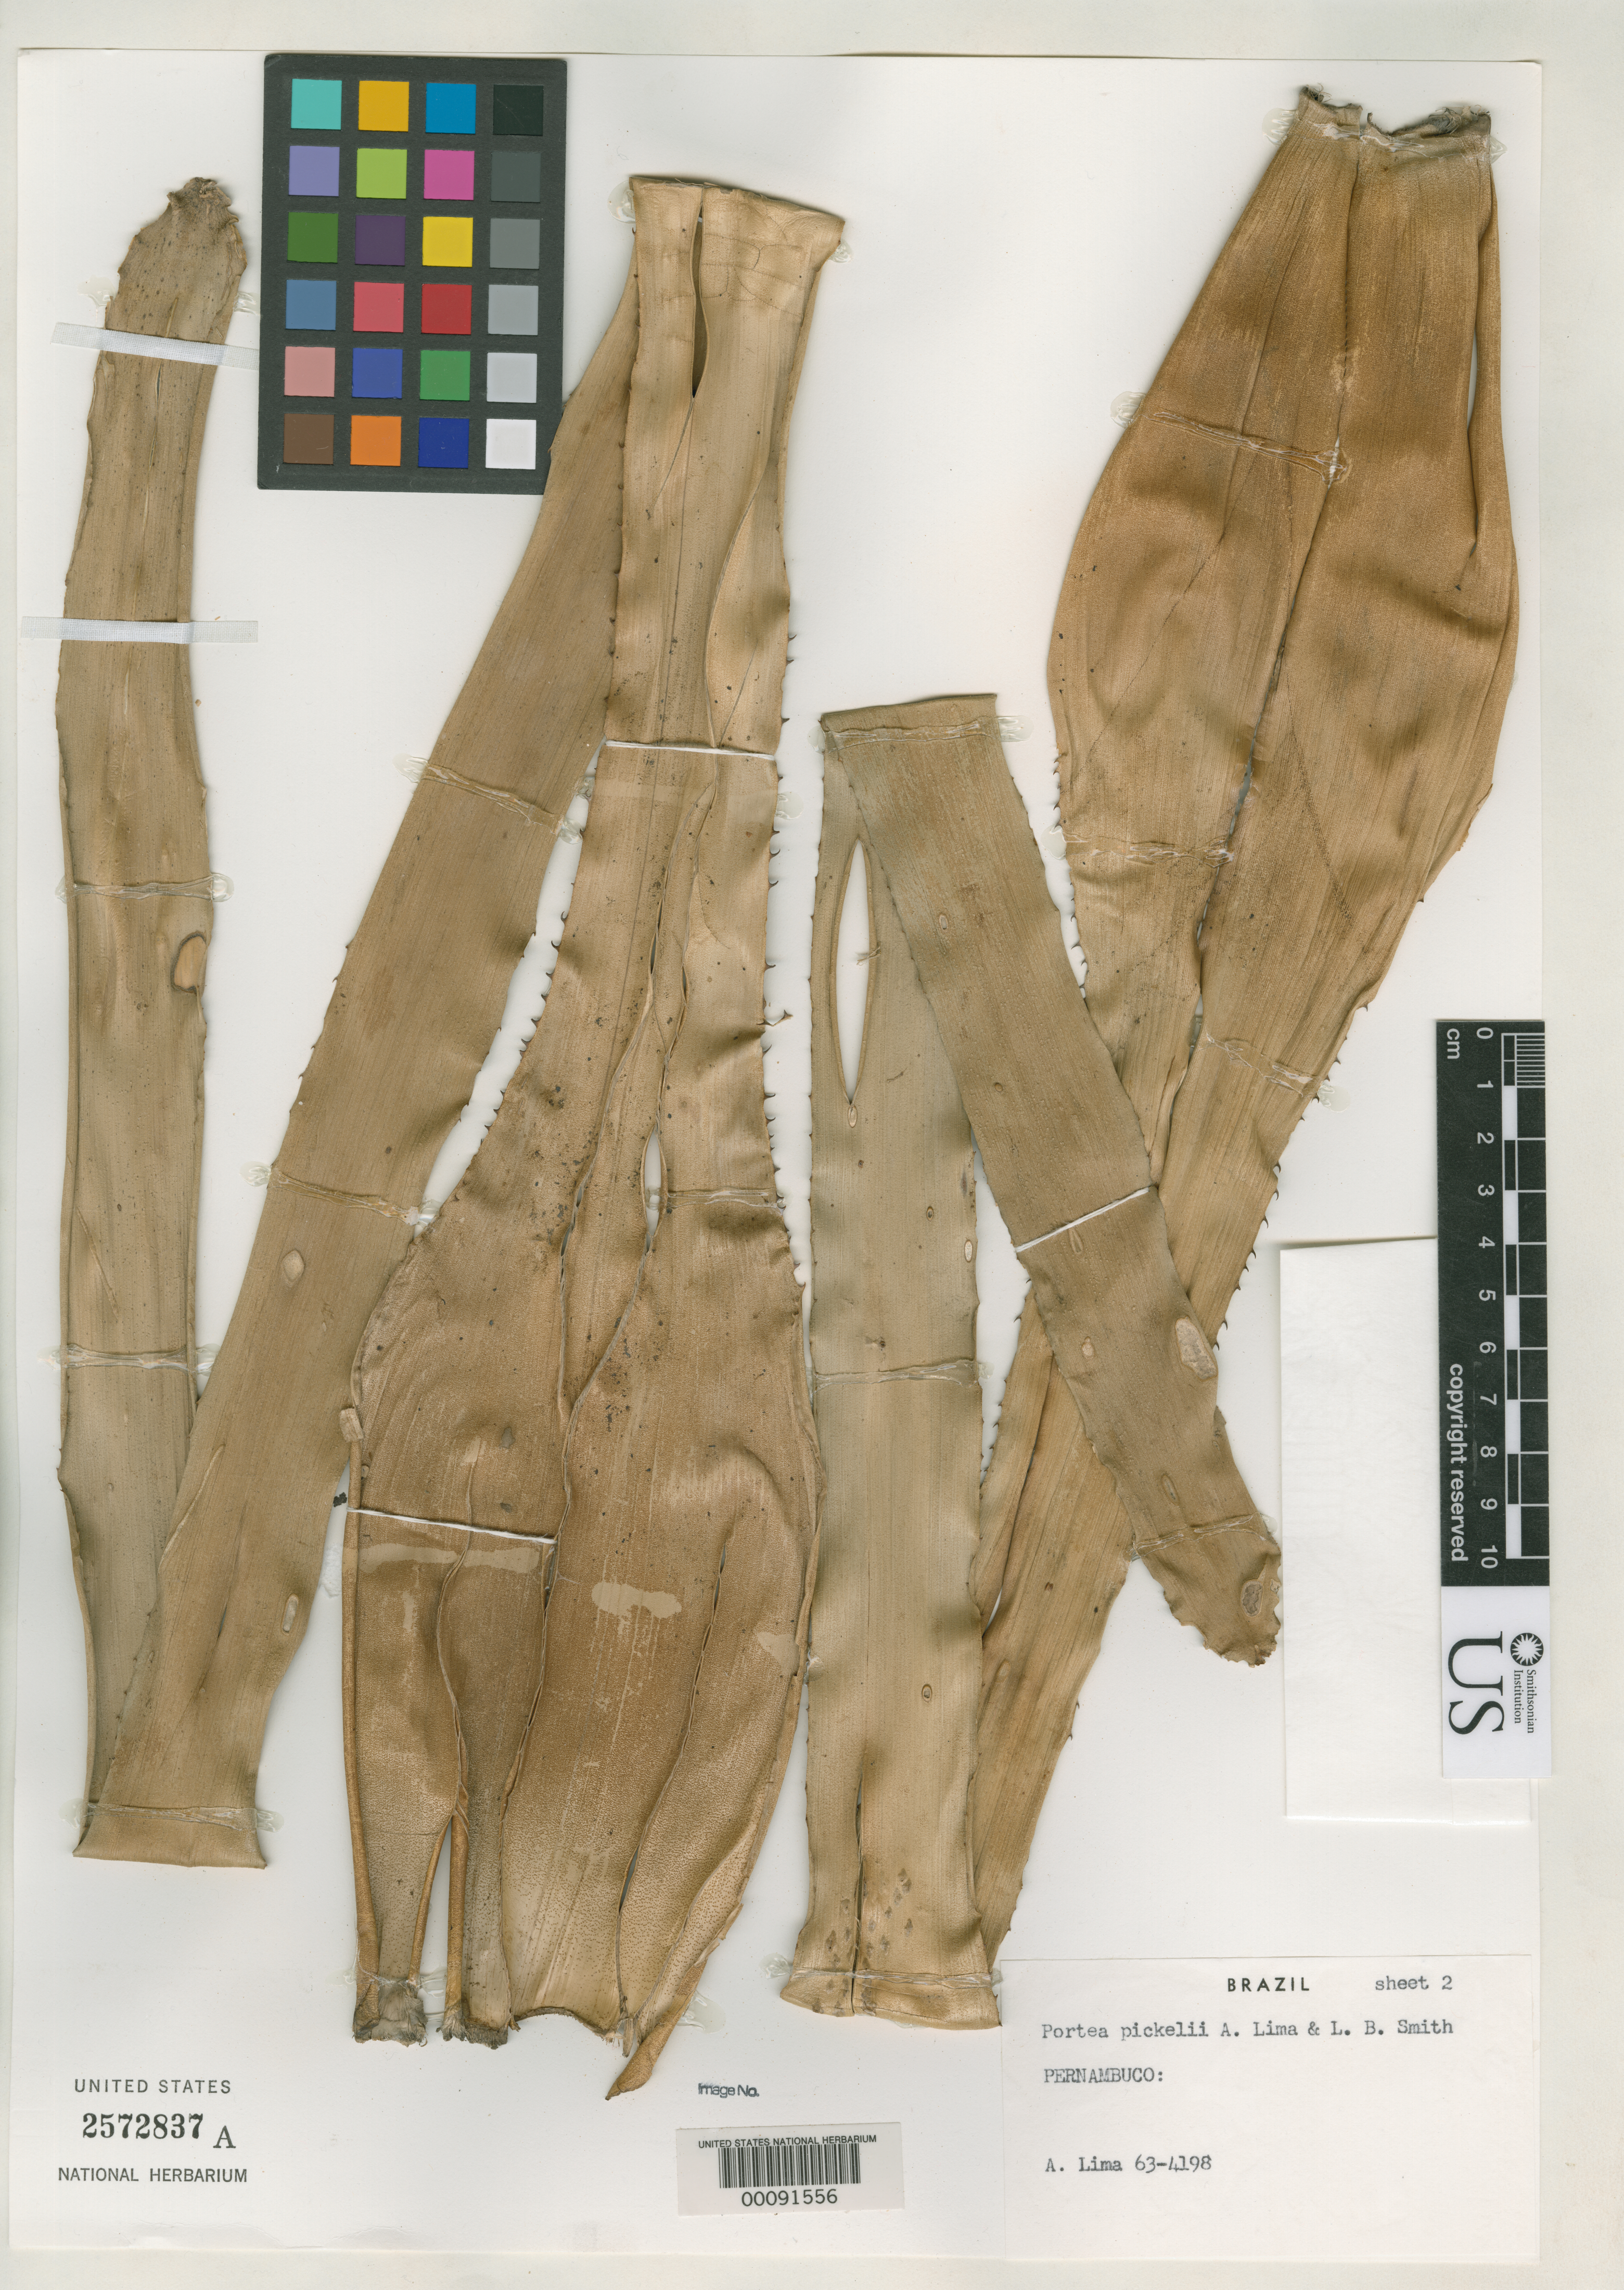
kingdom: Plantae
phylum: Tracheophyta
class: Liliopsida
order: Poales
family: Bromeliaceae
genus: Portea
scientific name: Portea pickelii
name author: Lima & L.B. Sm.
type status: Isotype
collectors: A. Lima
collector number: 63-4198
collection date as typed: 26 Dec 1963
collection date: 1963-12-26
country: Brazil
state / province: Pernambuco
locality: Sao Lourenco da Mata, Engenho Sao Bento.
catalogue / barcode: US 2572837A